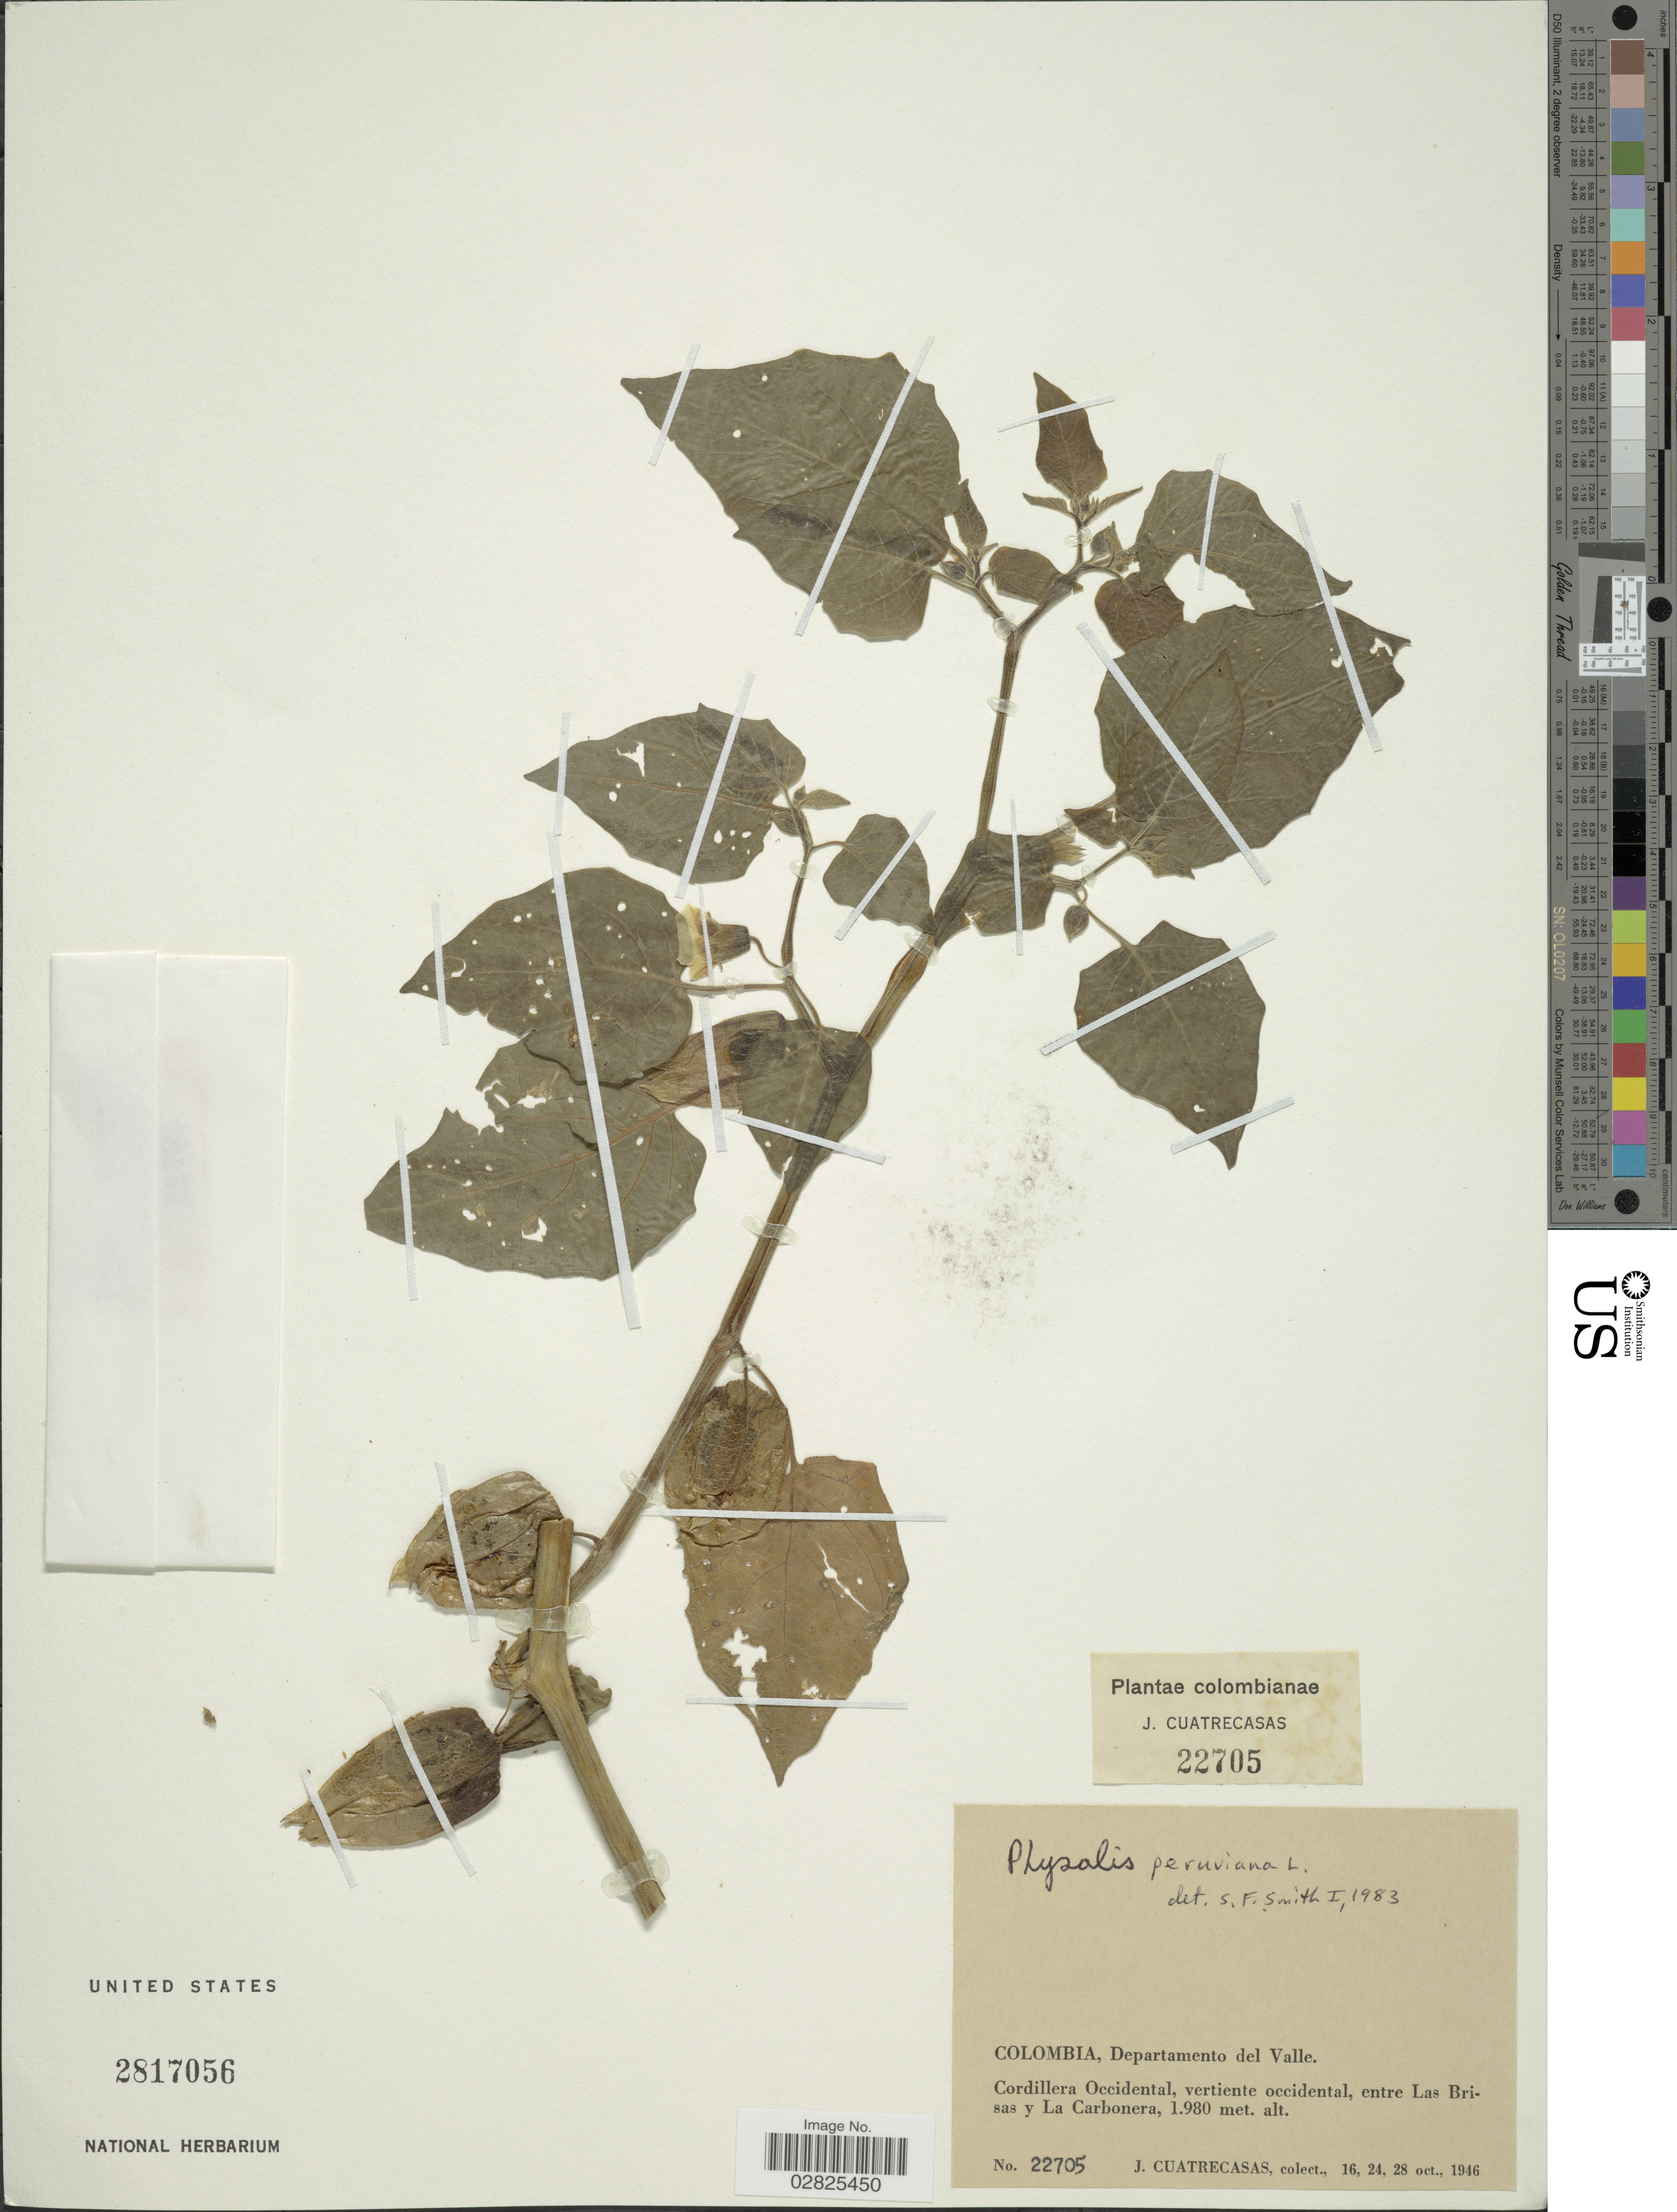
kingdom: Plantae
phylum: Tracheophyta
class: Magnoliopsida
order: Solanales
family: Solanaceae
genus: Physalis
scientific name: Physalis peruviana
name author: L.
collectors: J. Cuatrecasas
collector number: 22705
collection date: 1946-10-16/1946-10-28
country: Colombia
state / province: Valle del Cauca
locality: Departamento del Valle. Cordillera Occidental, vertiente occidental, entre Las Brisas y La Carbonera.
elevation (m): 1980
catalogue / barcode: US 2817056